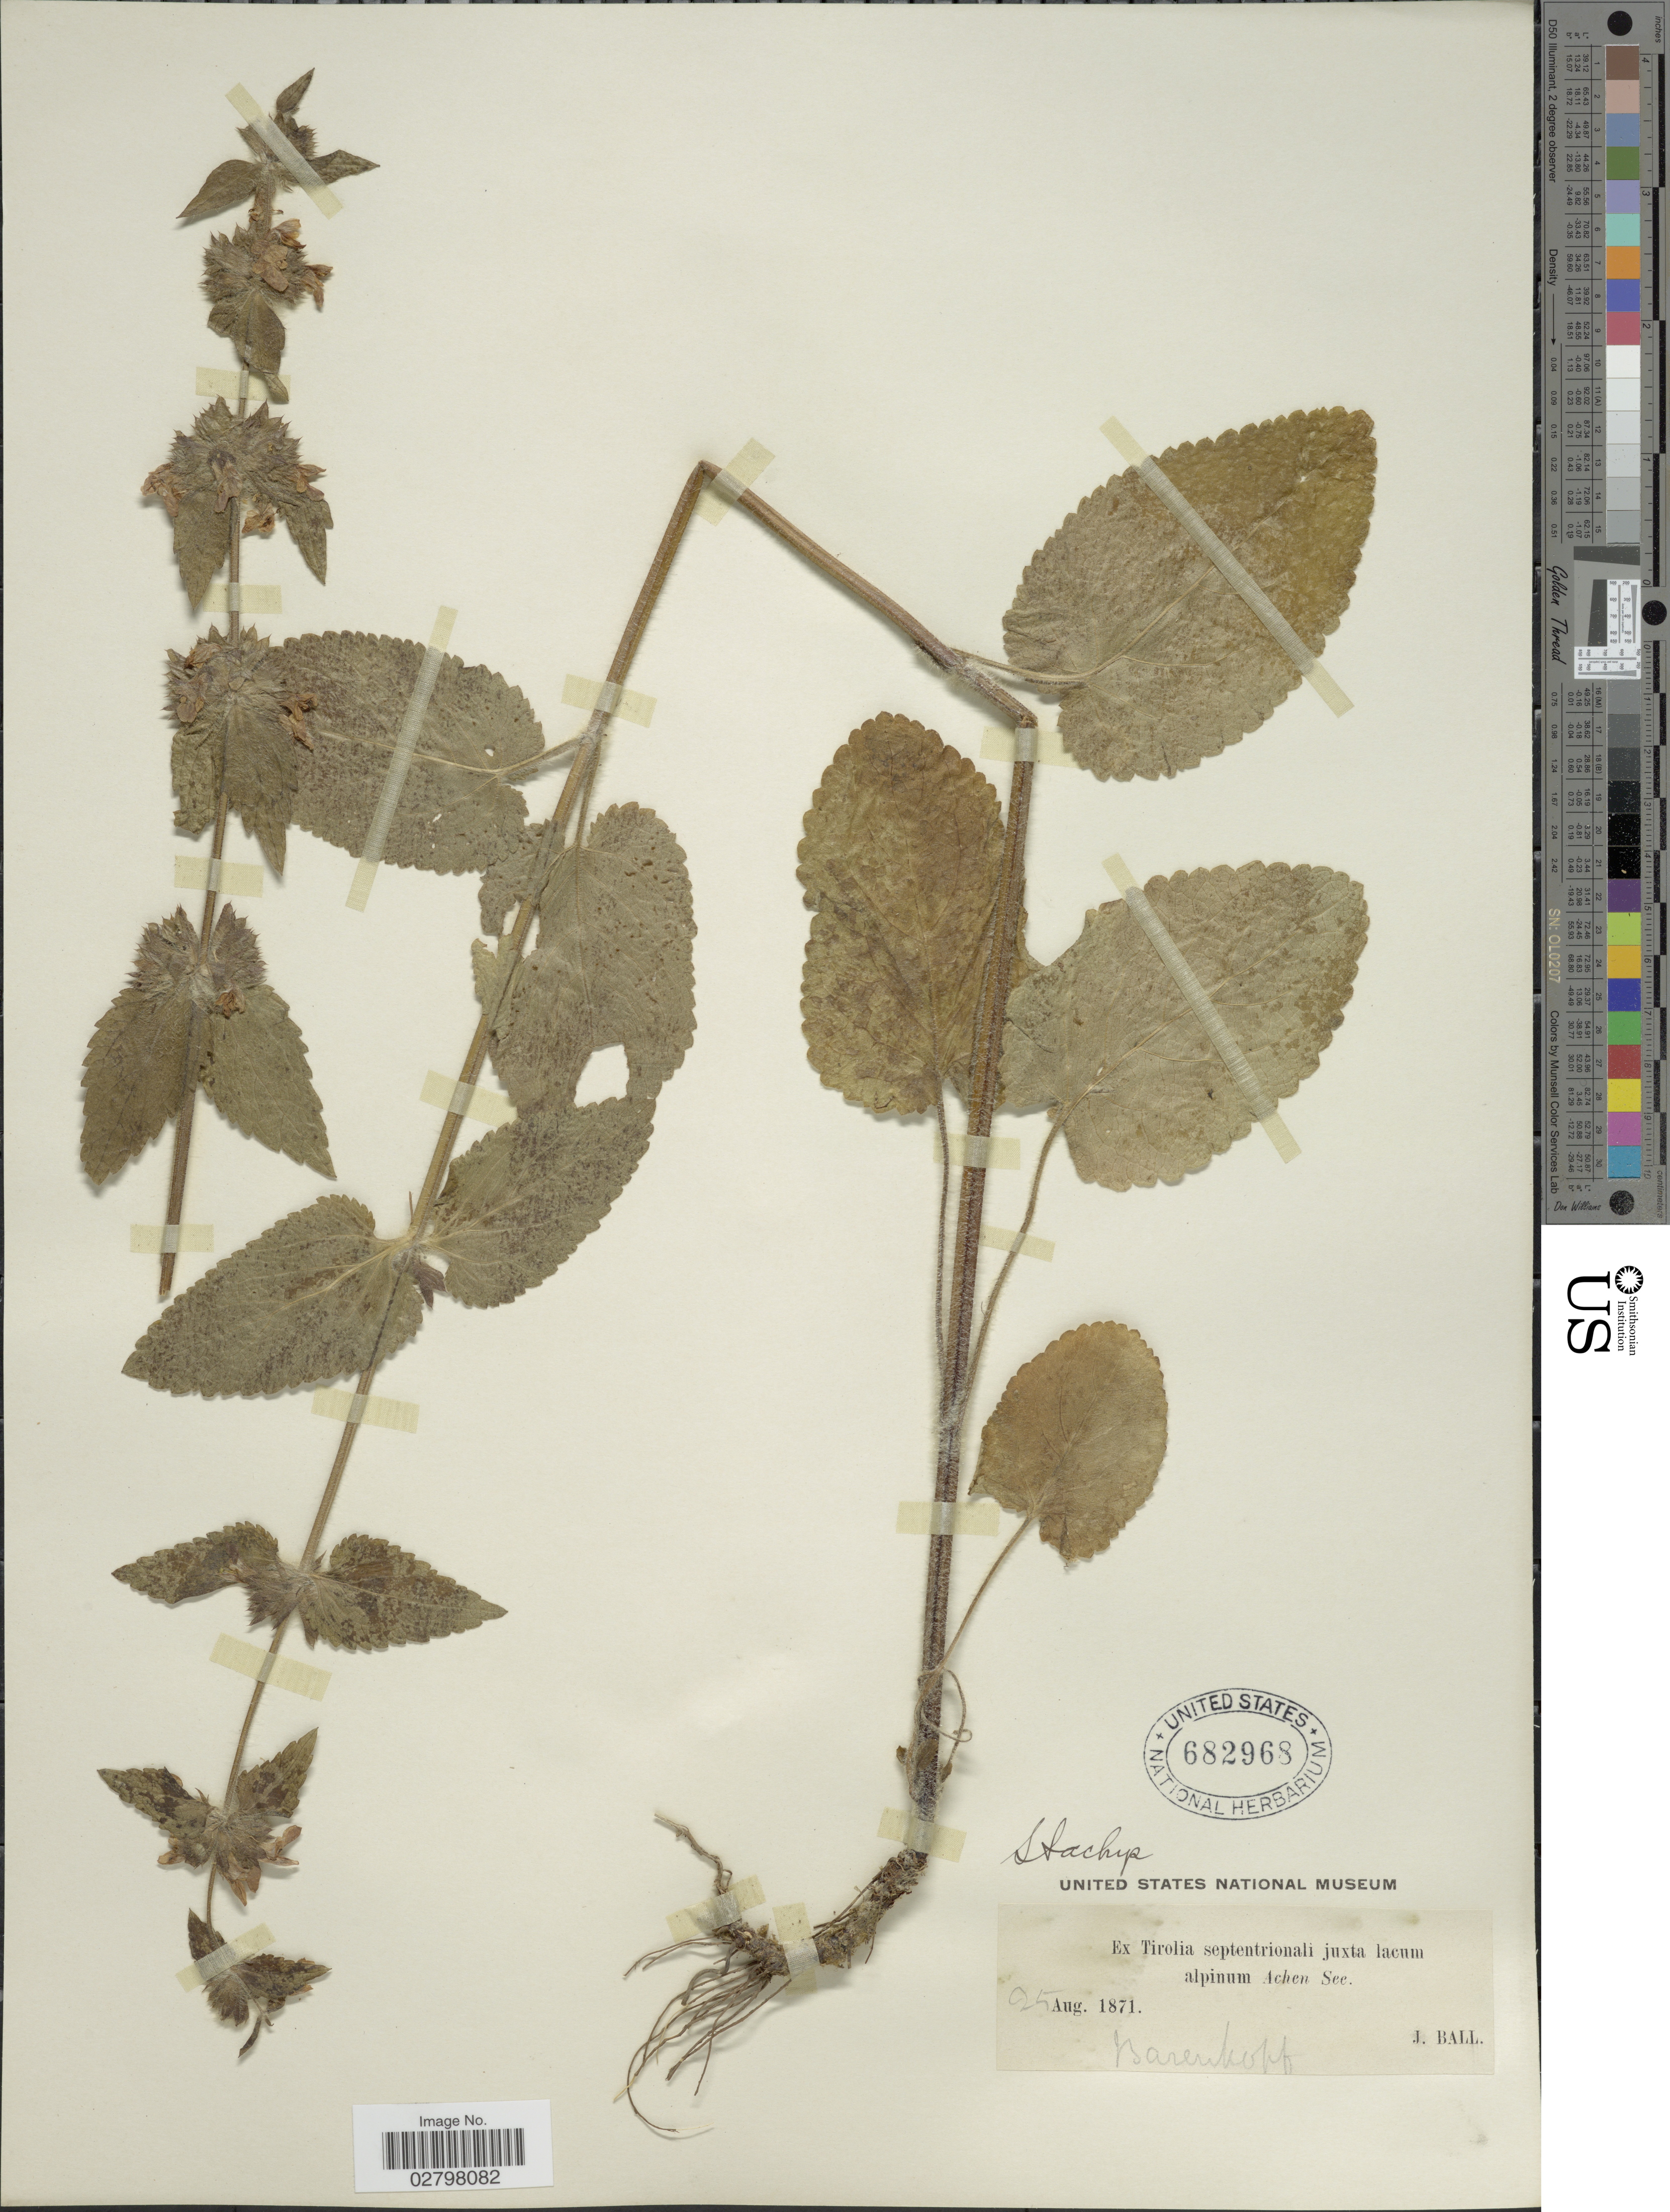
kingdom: Plantae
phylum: Tracheophyta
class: Magnoliopsida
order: Lamiales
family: Lamiaceae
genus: Stachys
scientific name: Stachys sp.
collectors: J. Ball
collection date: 1871-08-25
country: Austria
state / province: Tirol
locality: Ex Tiroliae septentrionali juxta lacum alpinum Achen See. Barenkopf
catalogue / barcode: US 682968